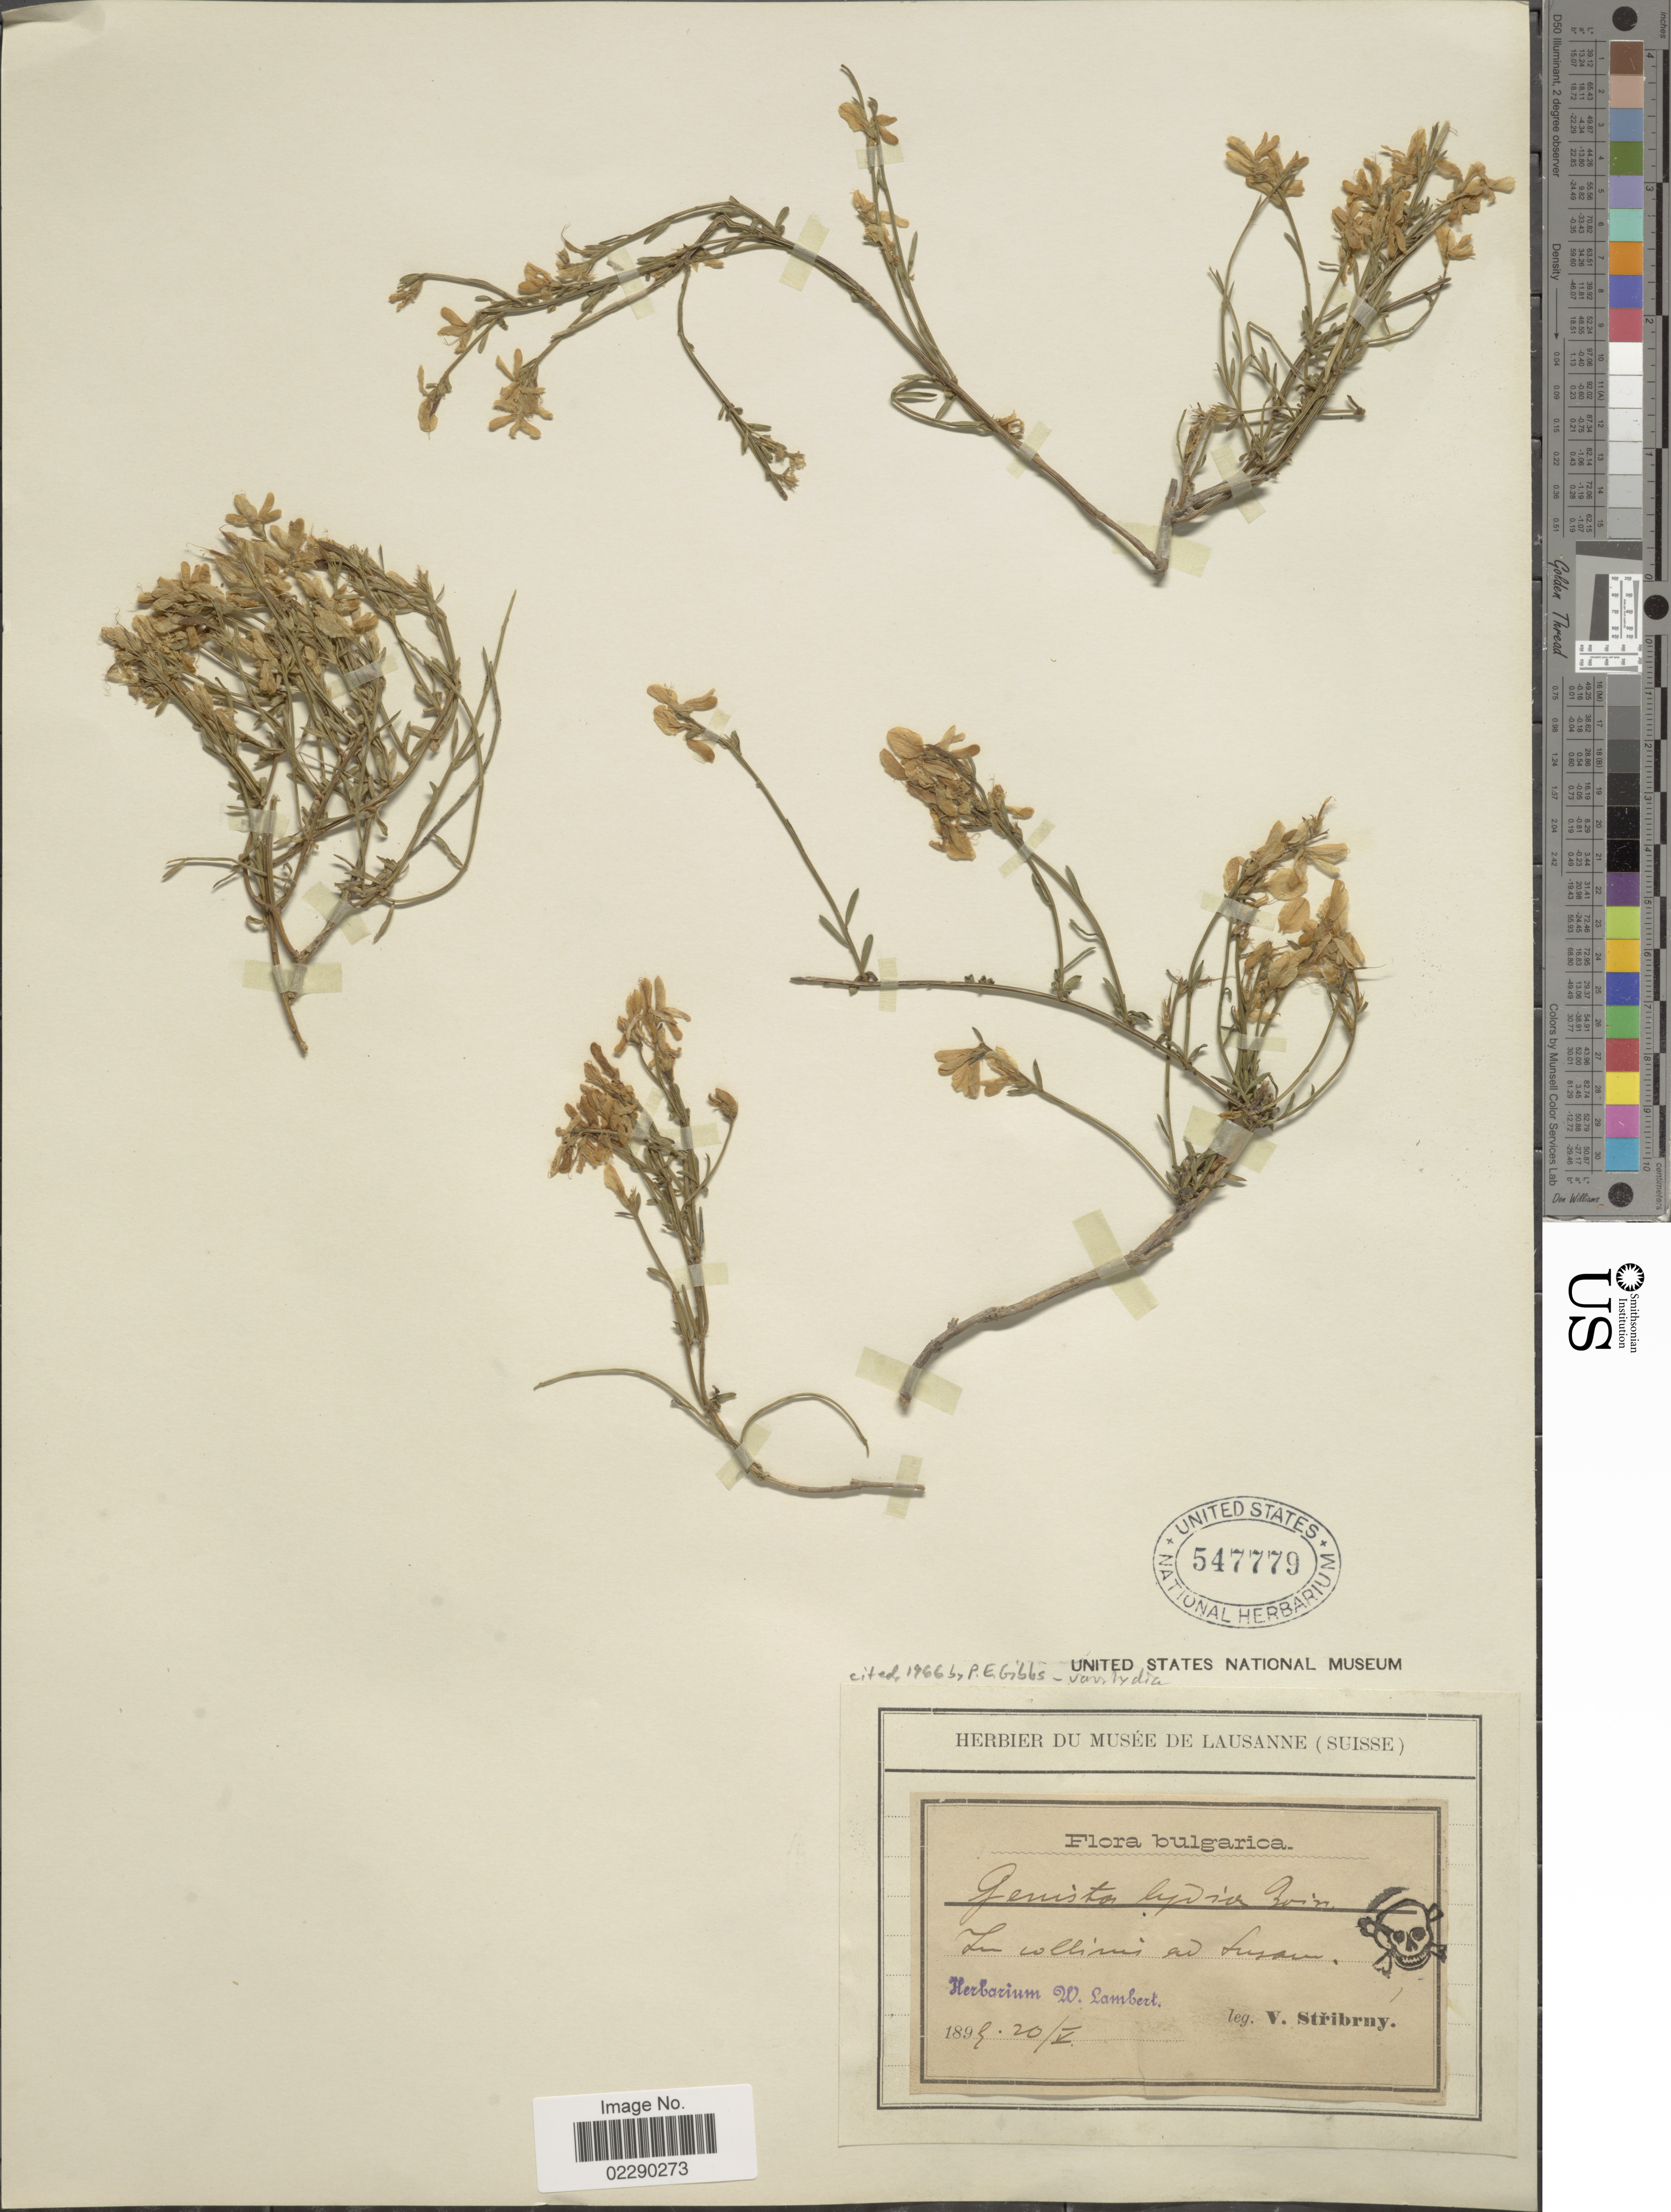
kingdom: Plantae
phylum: Tracheophyta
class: Magnoliopsida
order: Fabales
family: Fabaceae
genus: Genista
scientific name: Genista lydia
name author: Boiss.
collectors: V. Stribrny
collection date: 1895-05-20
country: Bulgaria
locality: Ad Lusam [interpreted]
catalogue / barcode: US 547779